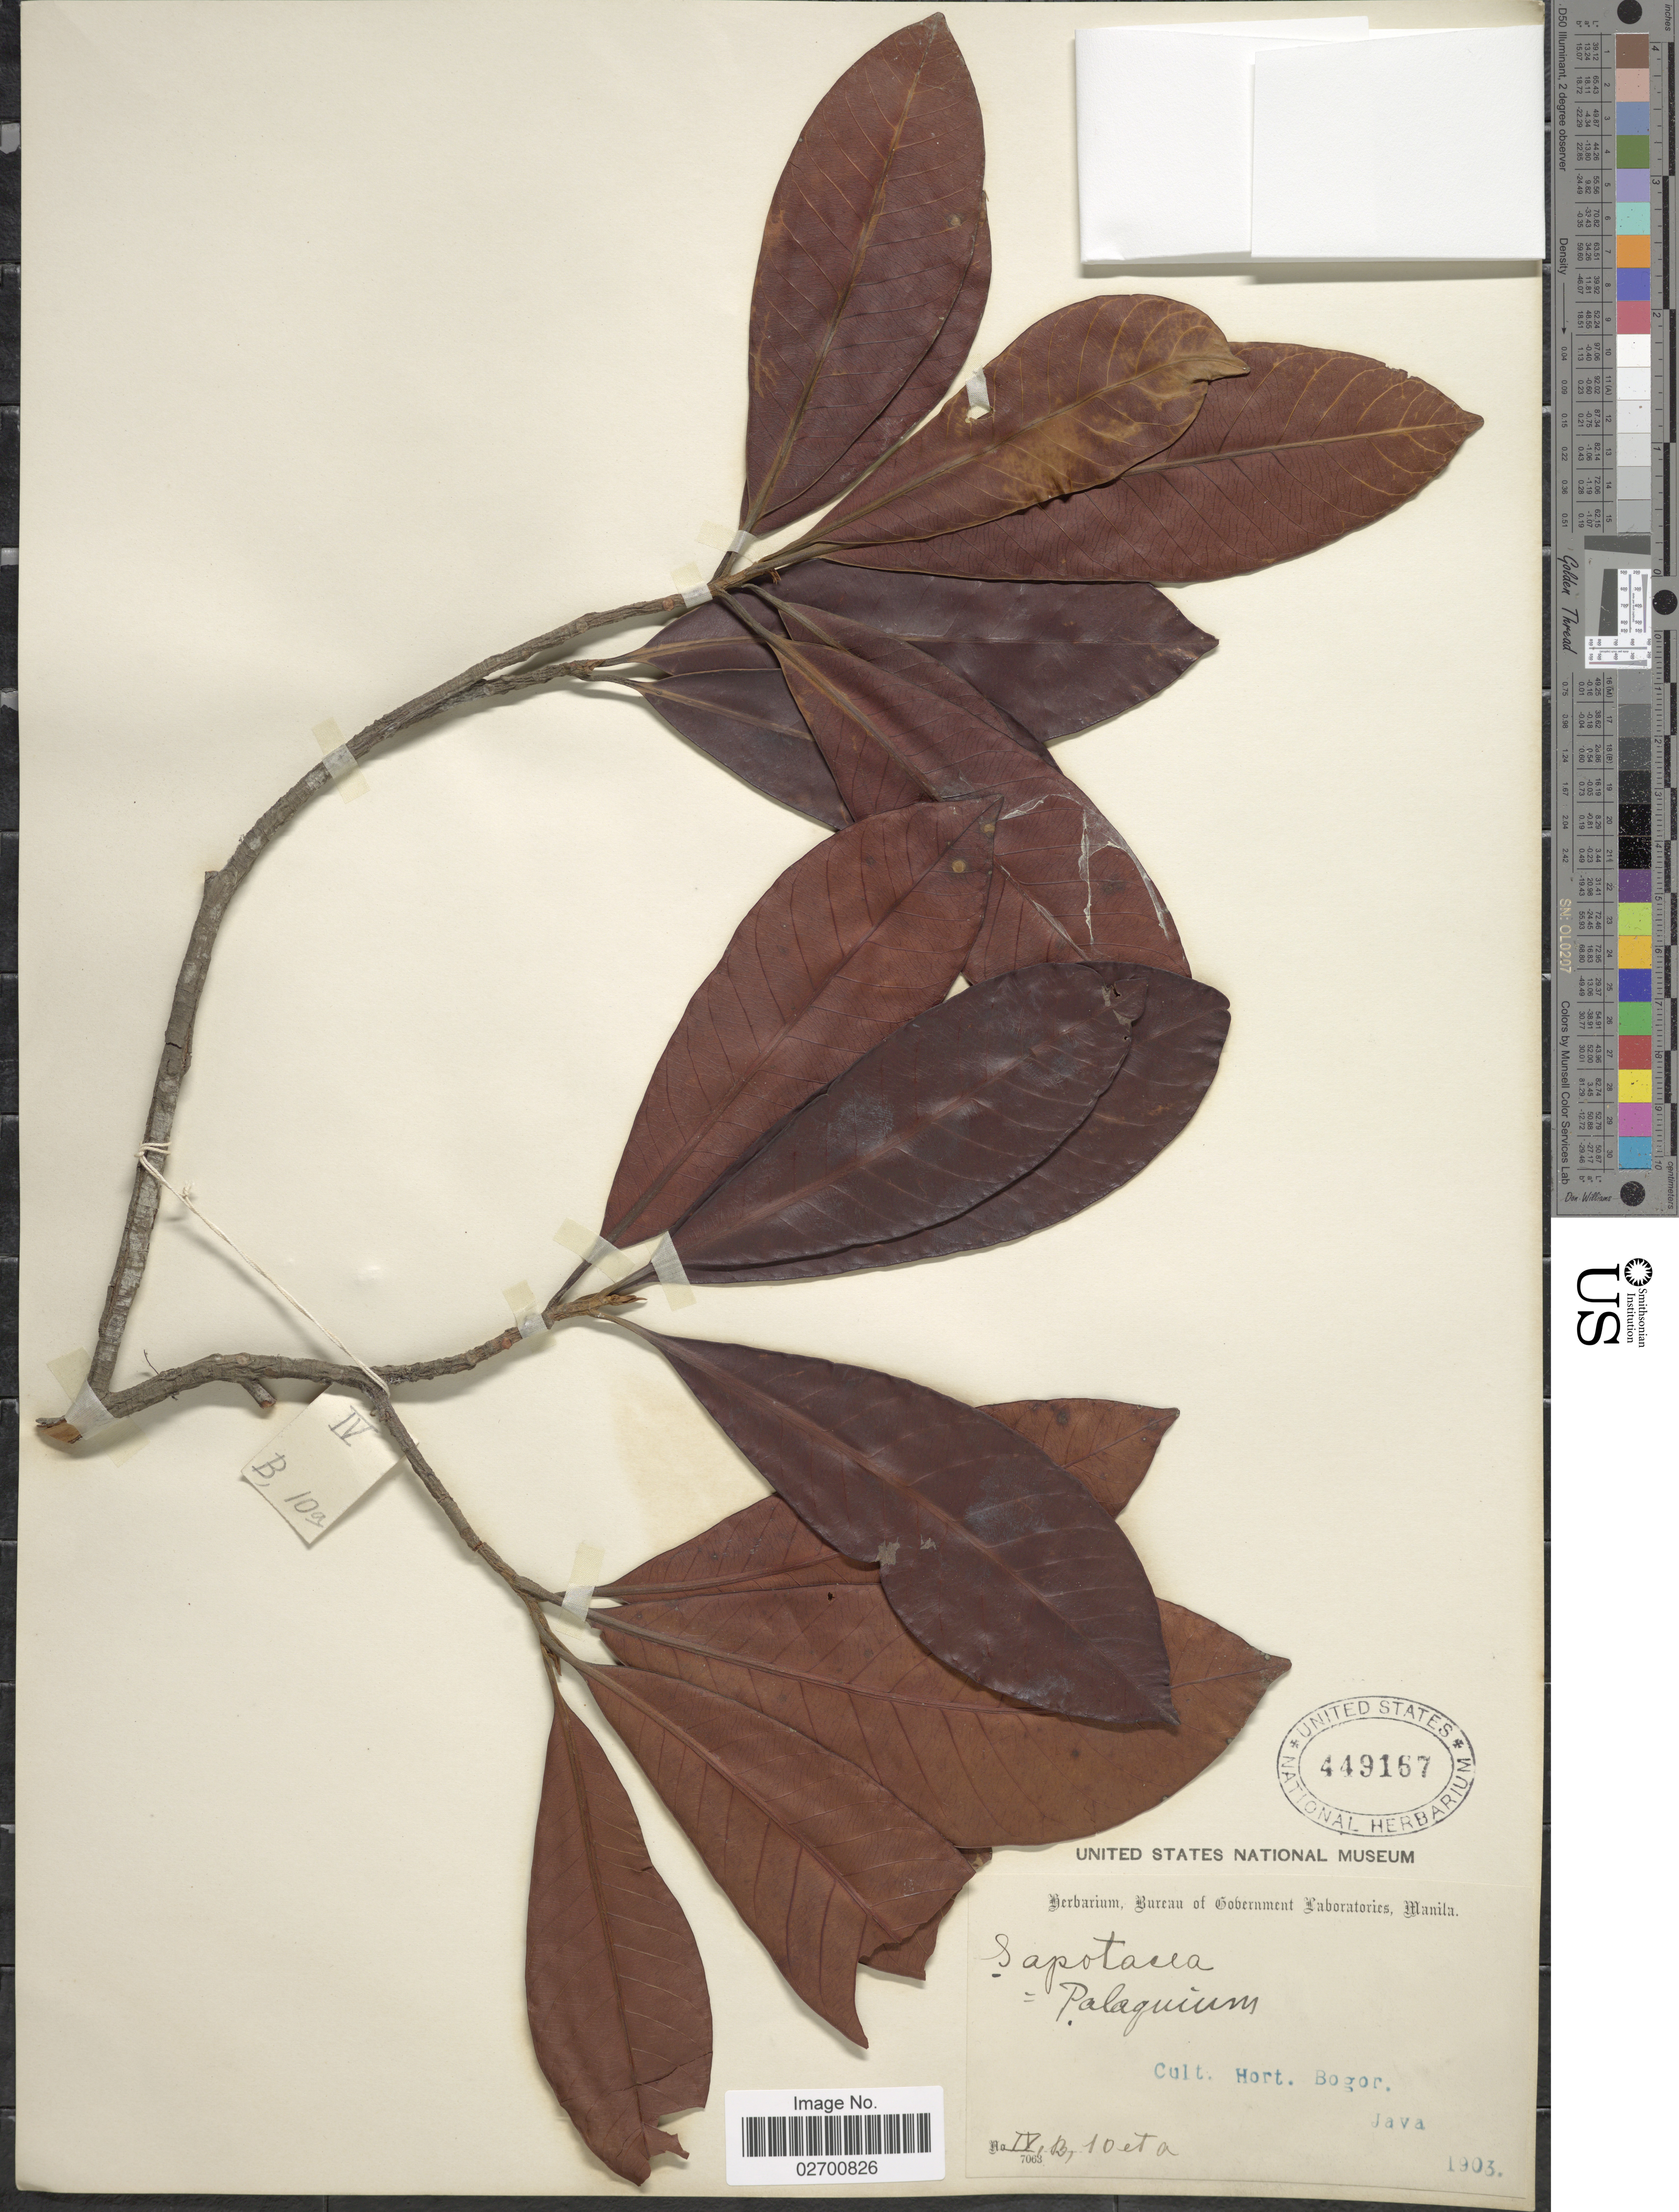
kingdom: Plantae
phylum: Tracheophyta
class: Magnoliopsida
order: Ericales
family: Sapotaceae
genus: Palaquium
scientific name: Palaquium sp.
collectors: Ex herb. Bureau of Government Laboratories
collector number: IV, B, 10eta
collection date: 1903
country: Indonesia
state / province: Java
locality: Cult. Hort. Bogor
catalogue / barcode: US 449167